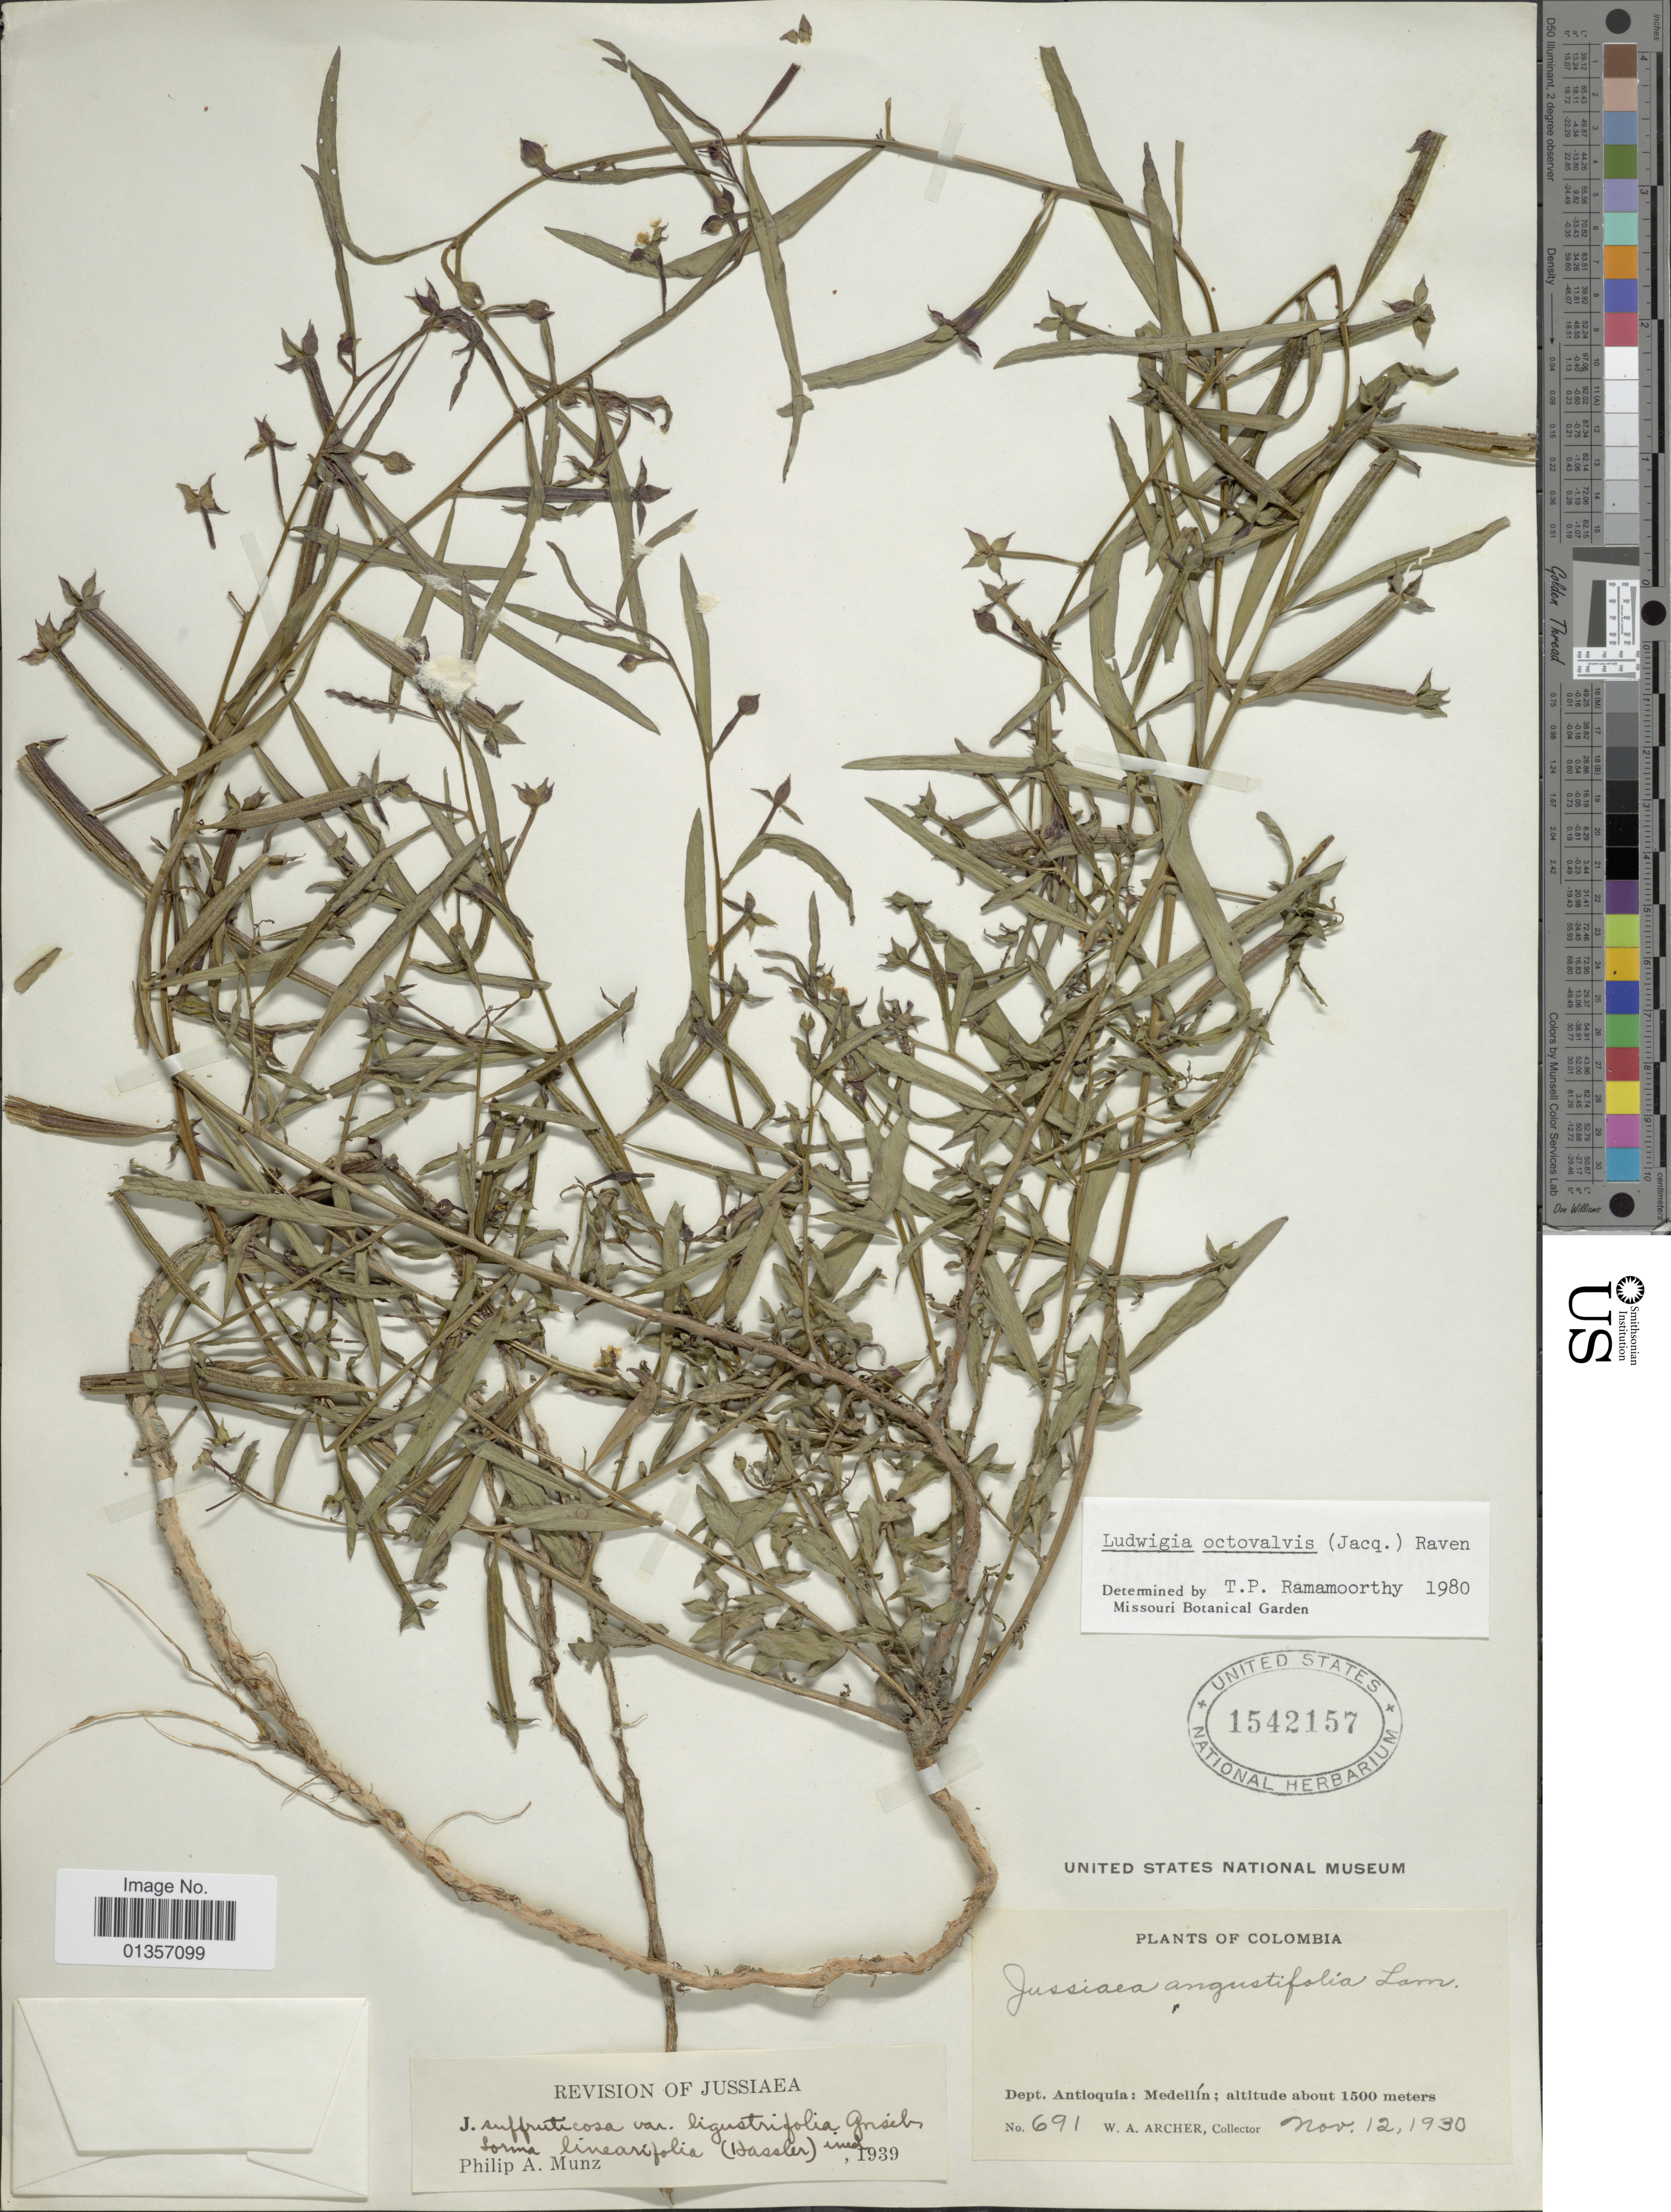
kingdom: Plantae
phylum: Tracheophyta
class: Magnoliopsida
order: Myrtales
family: Onagraceae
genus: Ludwigia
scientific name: Ludwigia octovalvis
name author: (Jacq.) P.H. Raven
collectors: W. A. Archer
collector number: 691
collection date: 1930-11-12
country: Colombia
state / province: Antioquia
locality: Medellín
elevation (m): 1500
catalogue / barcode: US 1542157